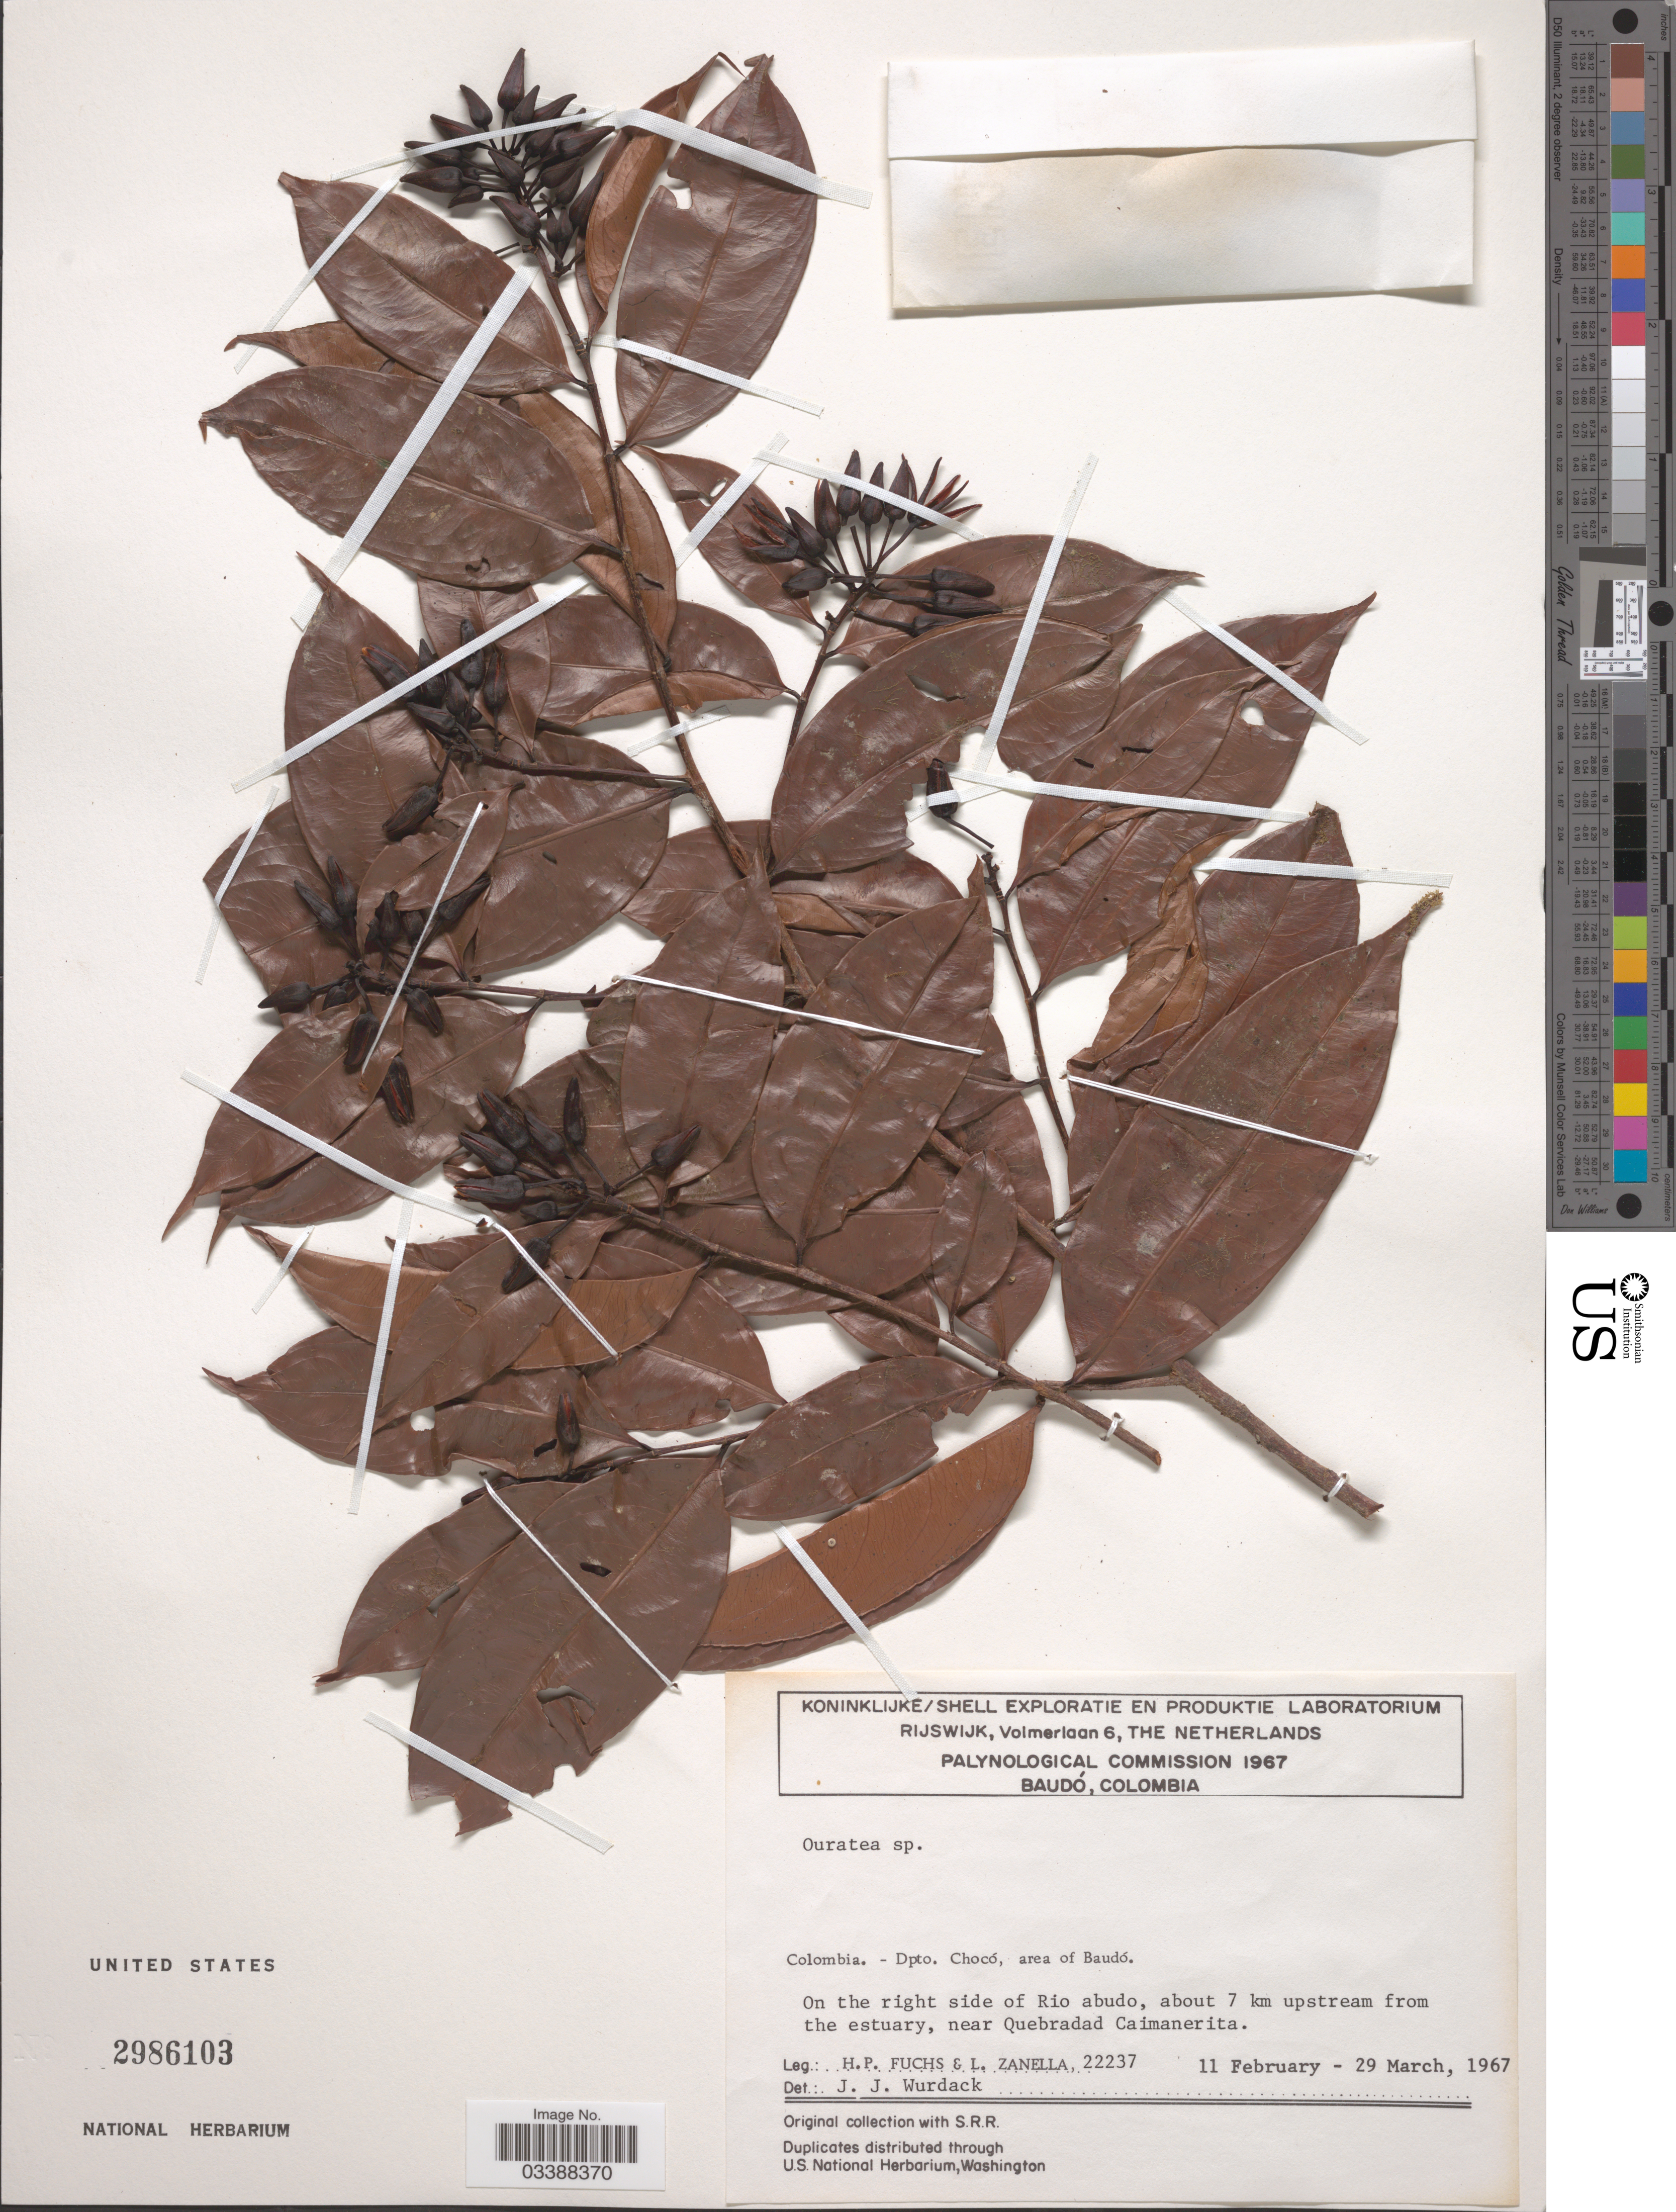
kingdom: Plantae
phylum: Tracheophyta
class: Magnoliopsida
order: Malpighiales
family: Ochnaceae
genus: Ouratea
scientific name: Ouratea sp.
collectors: H. P. Fuchs & L. Zanella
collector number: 22237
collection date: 1967-02-11/1967-03-29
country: Colombia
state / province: Chocó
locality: Dpto. Chocó, area of Baudó. On the right side of Rio abudo, about 7 km upstream from the estuary, near Quebradad Caimanerita.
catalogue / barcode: US 2986103